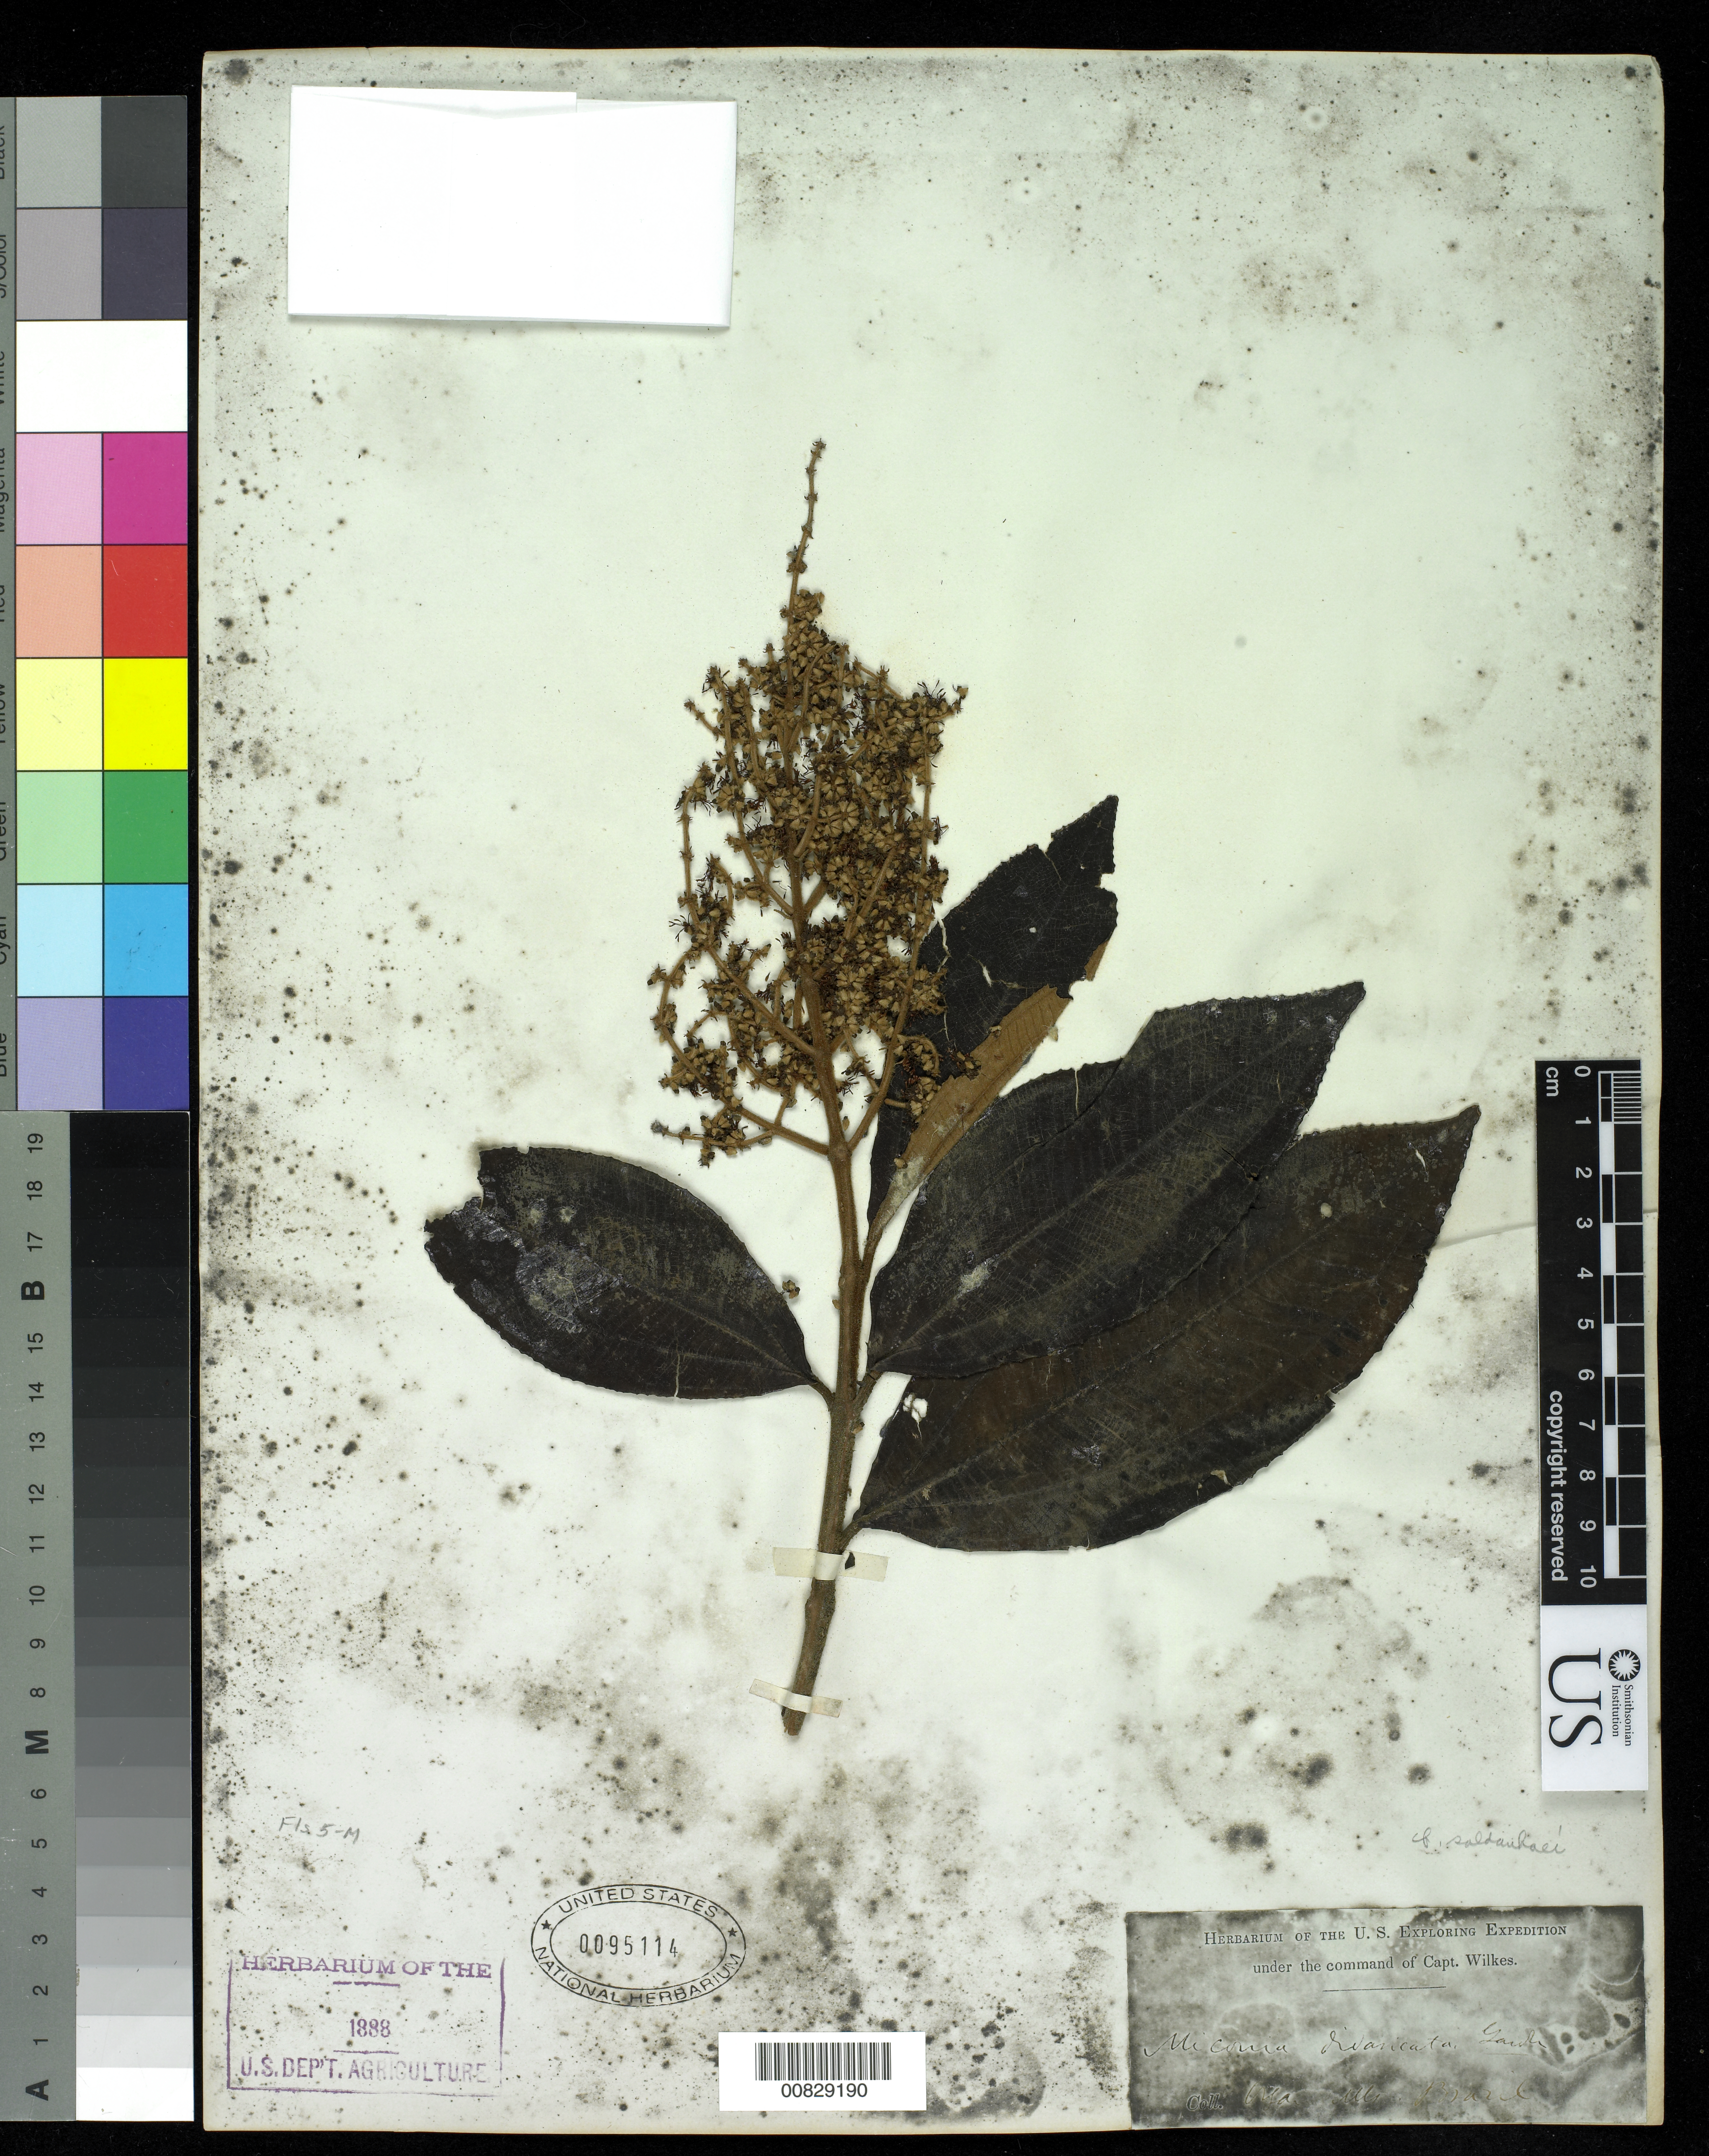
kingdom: Plantae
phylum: Tracheophyta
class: Magnoliopsida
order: Myrtales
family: Melastomataceae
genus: Miconia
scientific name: Miconia saldanhaei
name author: Cogn.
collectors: Wilkes Explor. Exped.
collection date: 1838/1842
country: Brazil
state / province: Rio de Janeiro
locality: Organ Mountains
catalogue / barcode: US 95114